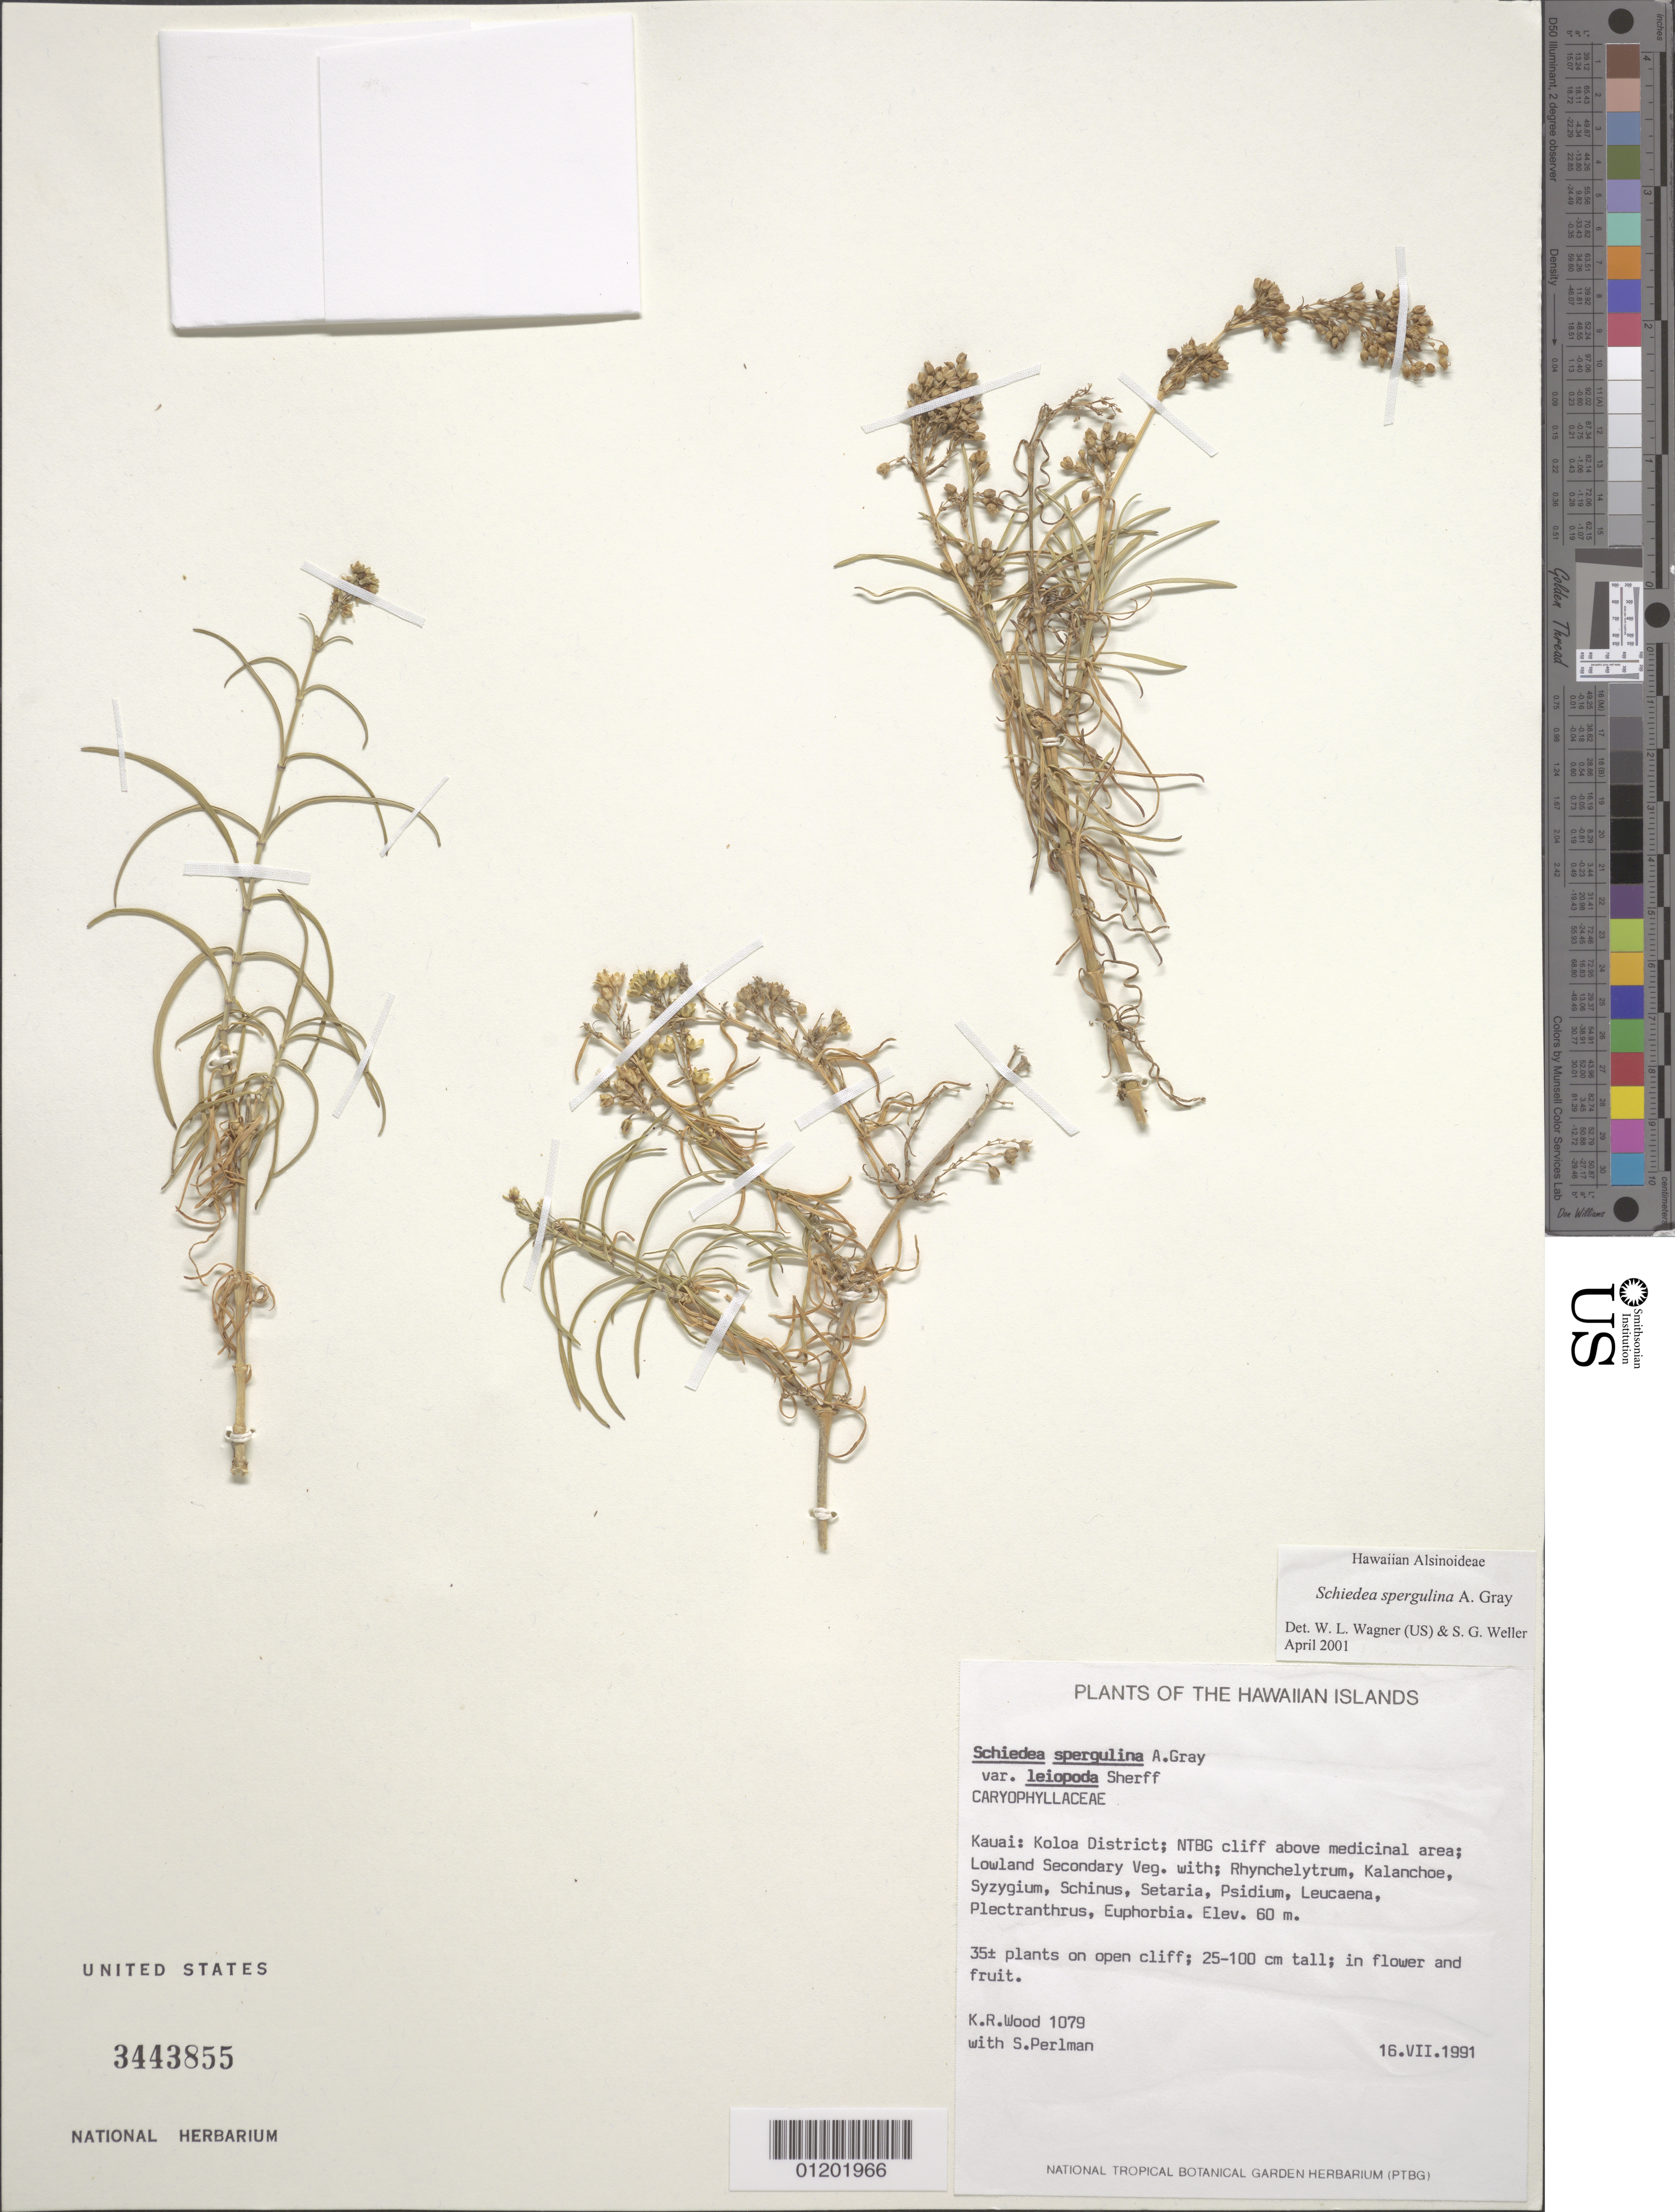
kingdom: Plantae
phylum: Tracheophyta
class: Magnoliopsida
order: Caryophyllales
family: Caryophyllaceae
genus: Schiedea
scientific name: Schiedea spergulina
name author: A. Gray in Wilkes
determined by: Wagner, W. L.; Weller, Stephen G.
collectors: K. R. Wood & S. P. Perlman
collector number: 1079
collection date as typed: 16 Jul 1991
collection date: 1991-07-16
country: United States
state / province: Hawaii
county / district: Kauai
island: Kaua'i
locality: Koloa District, NTBG cliff above medicinal area.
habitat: Lowland secondary vegetation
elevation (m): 60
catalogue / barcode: US 3443855